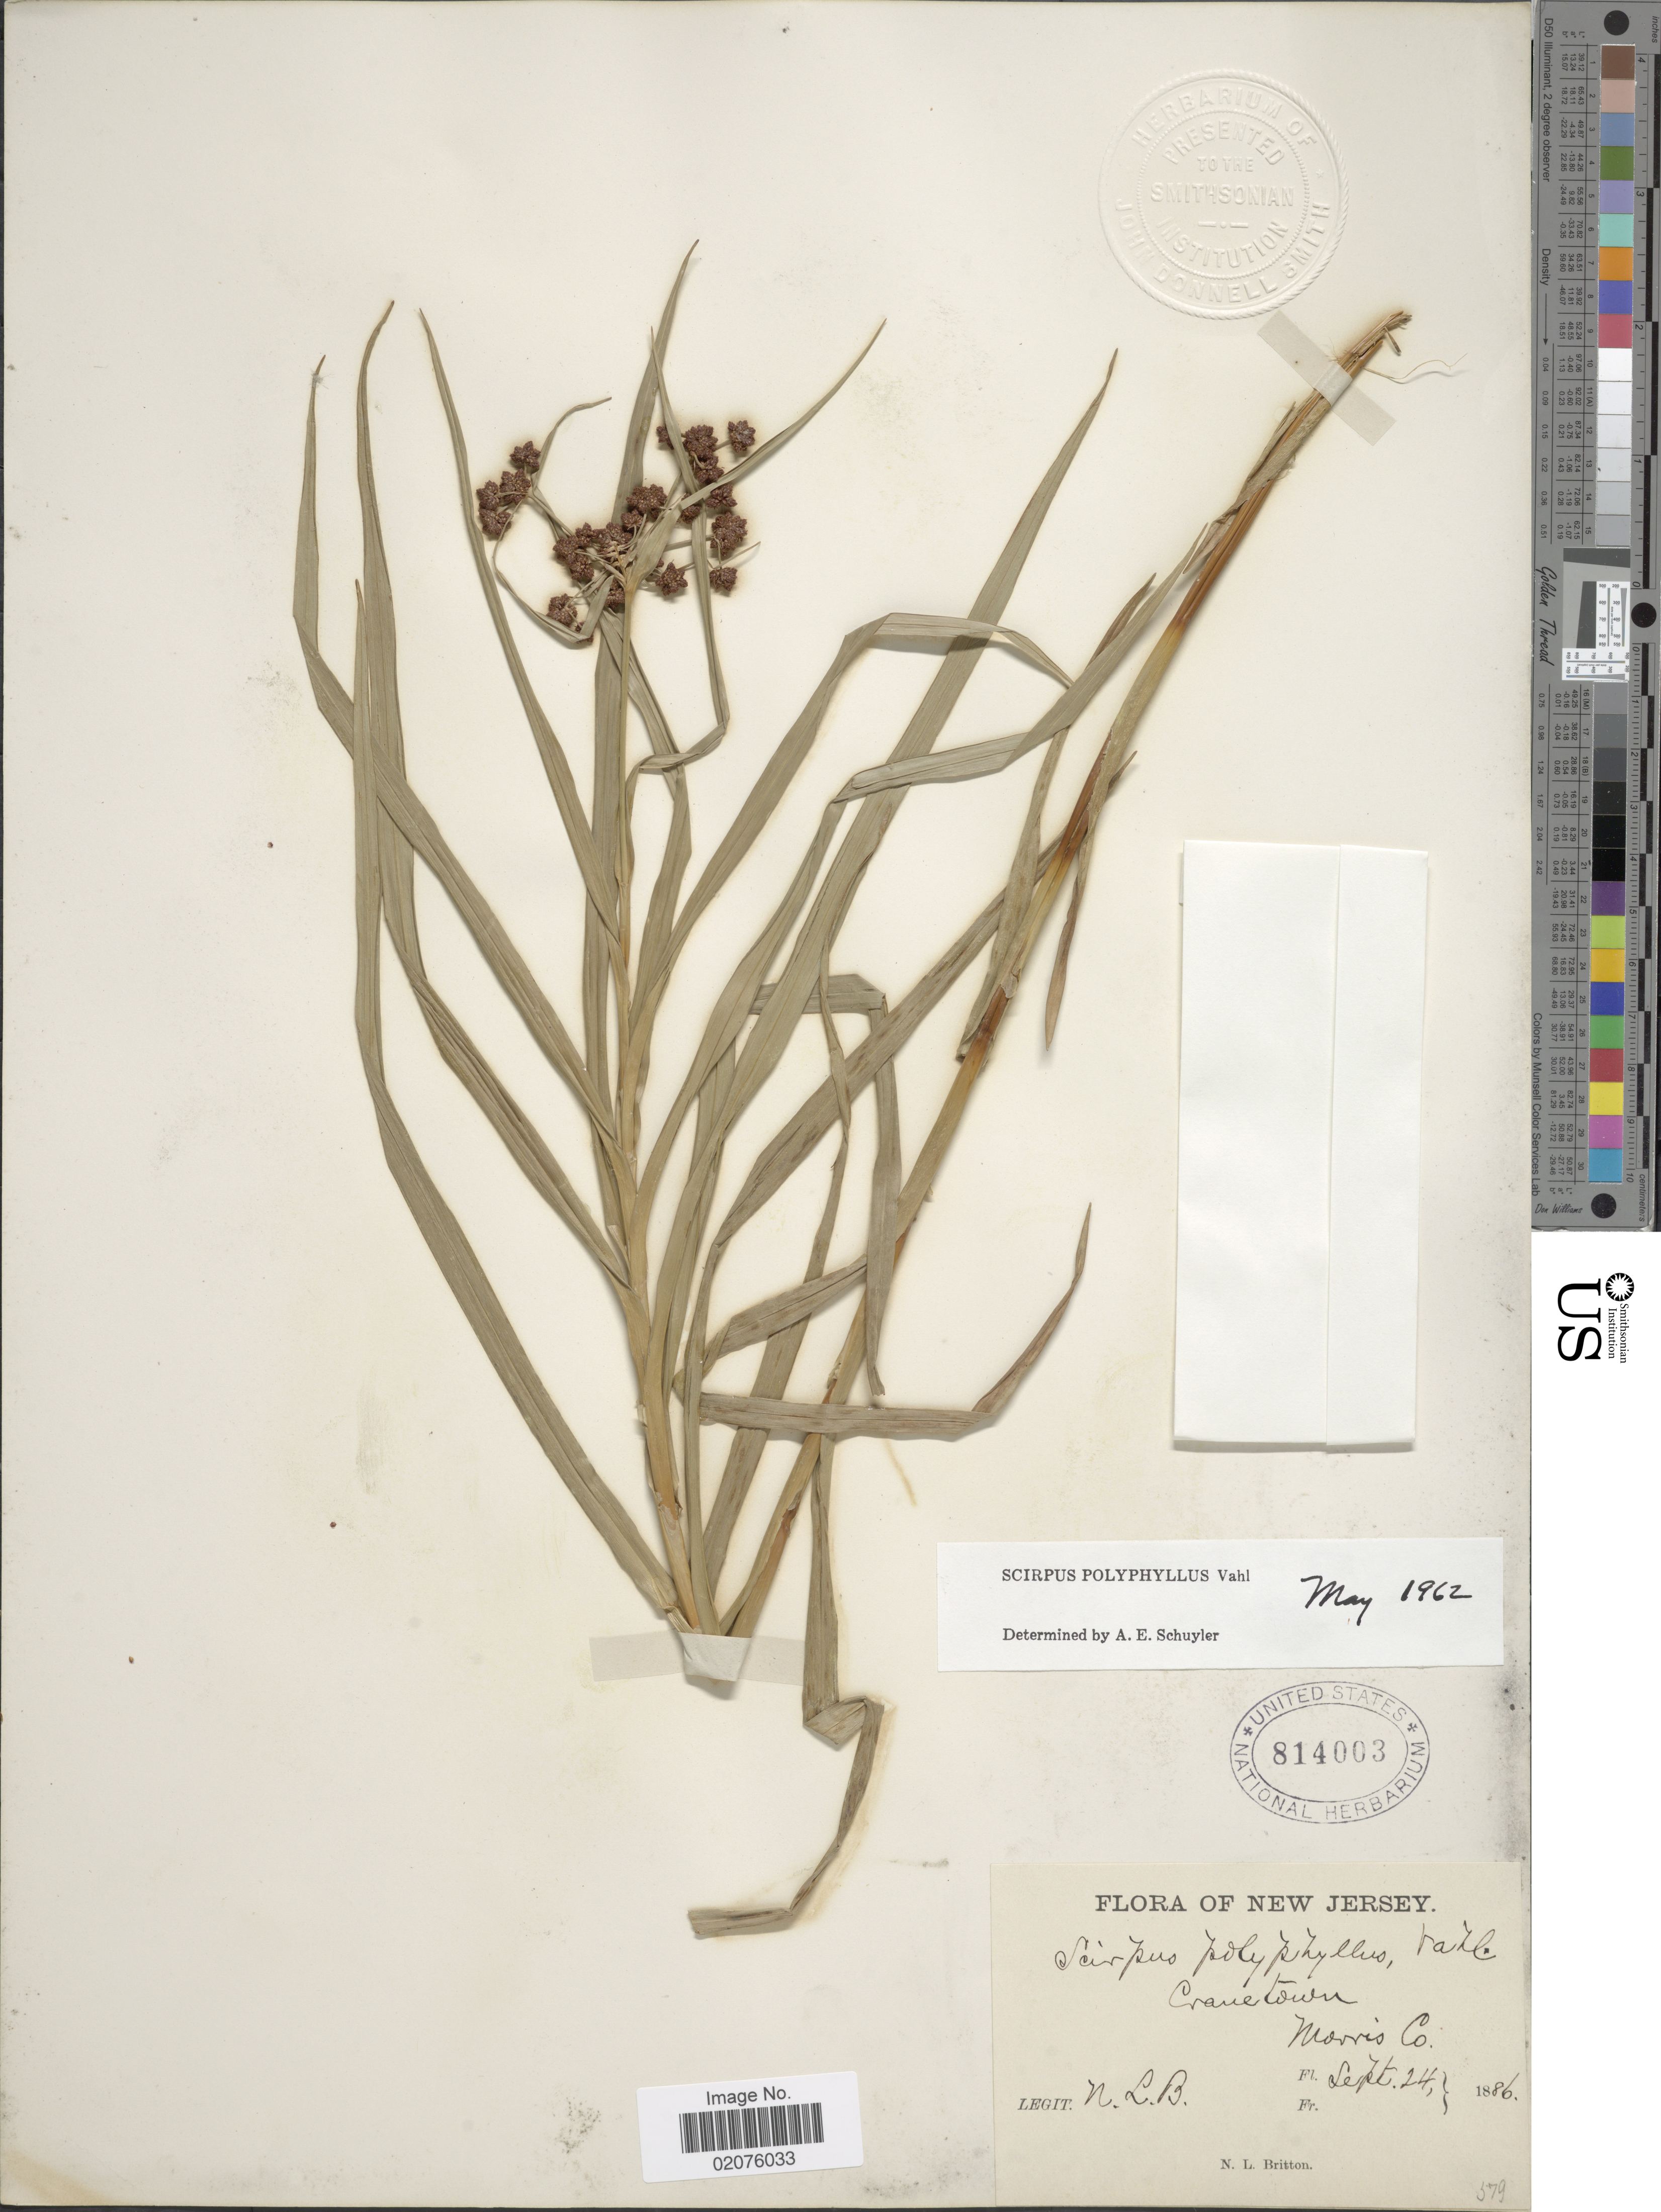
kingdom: Plantae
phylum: Tracheophyta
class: Liliopsida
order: Poales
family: Cyperaceae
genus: Scirpus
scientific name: Scirpus polyphyllus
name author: Vahl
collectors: N. Britton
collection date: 1886-09-24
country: United States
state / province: New Jersey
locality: Cranetown, Morris Co.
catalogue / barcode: US 814003